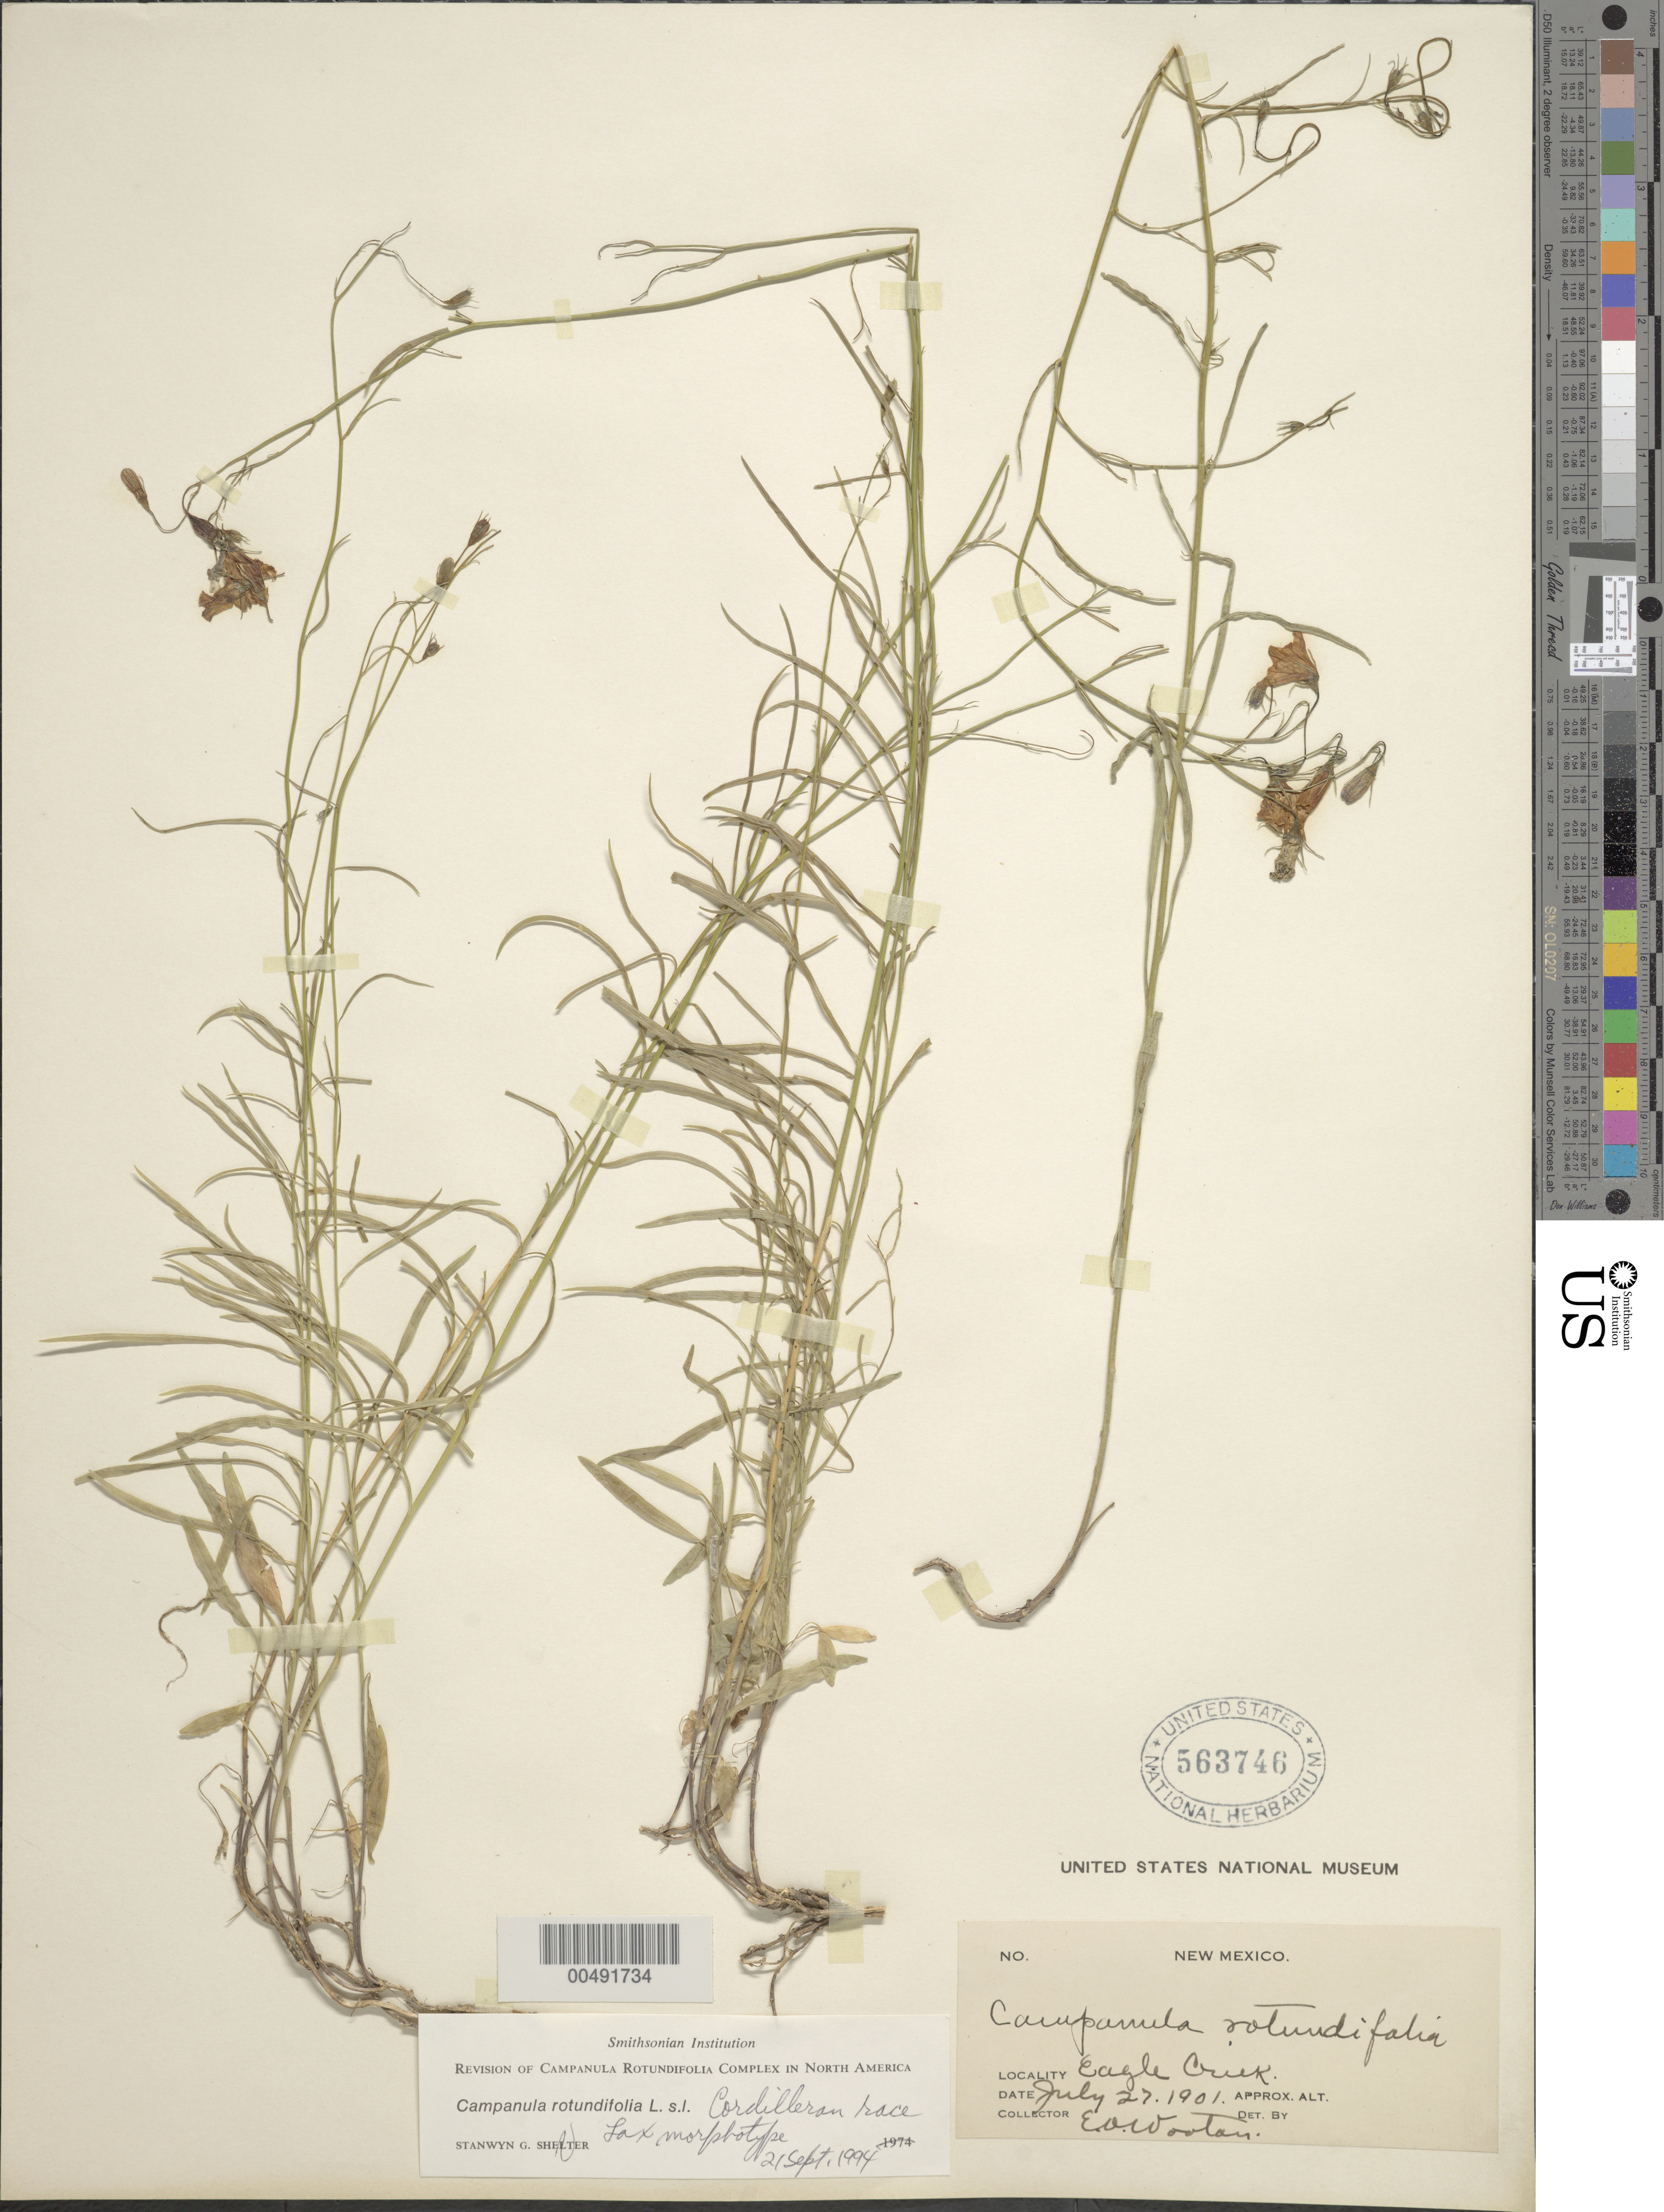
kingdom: Plantae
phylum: Tracheophyta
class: Magnoliopsida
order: Asterales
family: Campanulaceae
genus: Campanula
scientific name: Campanula rotundifolia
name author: L.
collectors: E. O. Wooton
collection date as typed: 27 Jul 1901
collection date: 1901-07-27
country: United States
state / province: New Mexico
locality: Eagle Creek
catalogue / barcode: US 563746